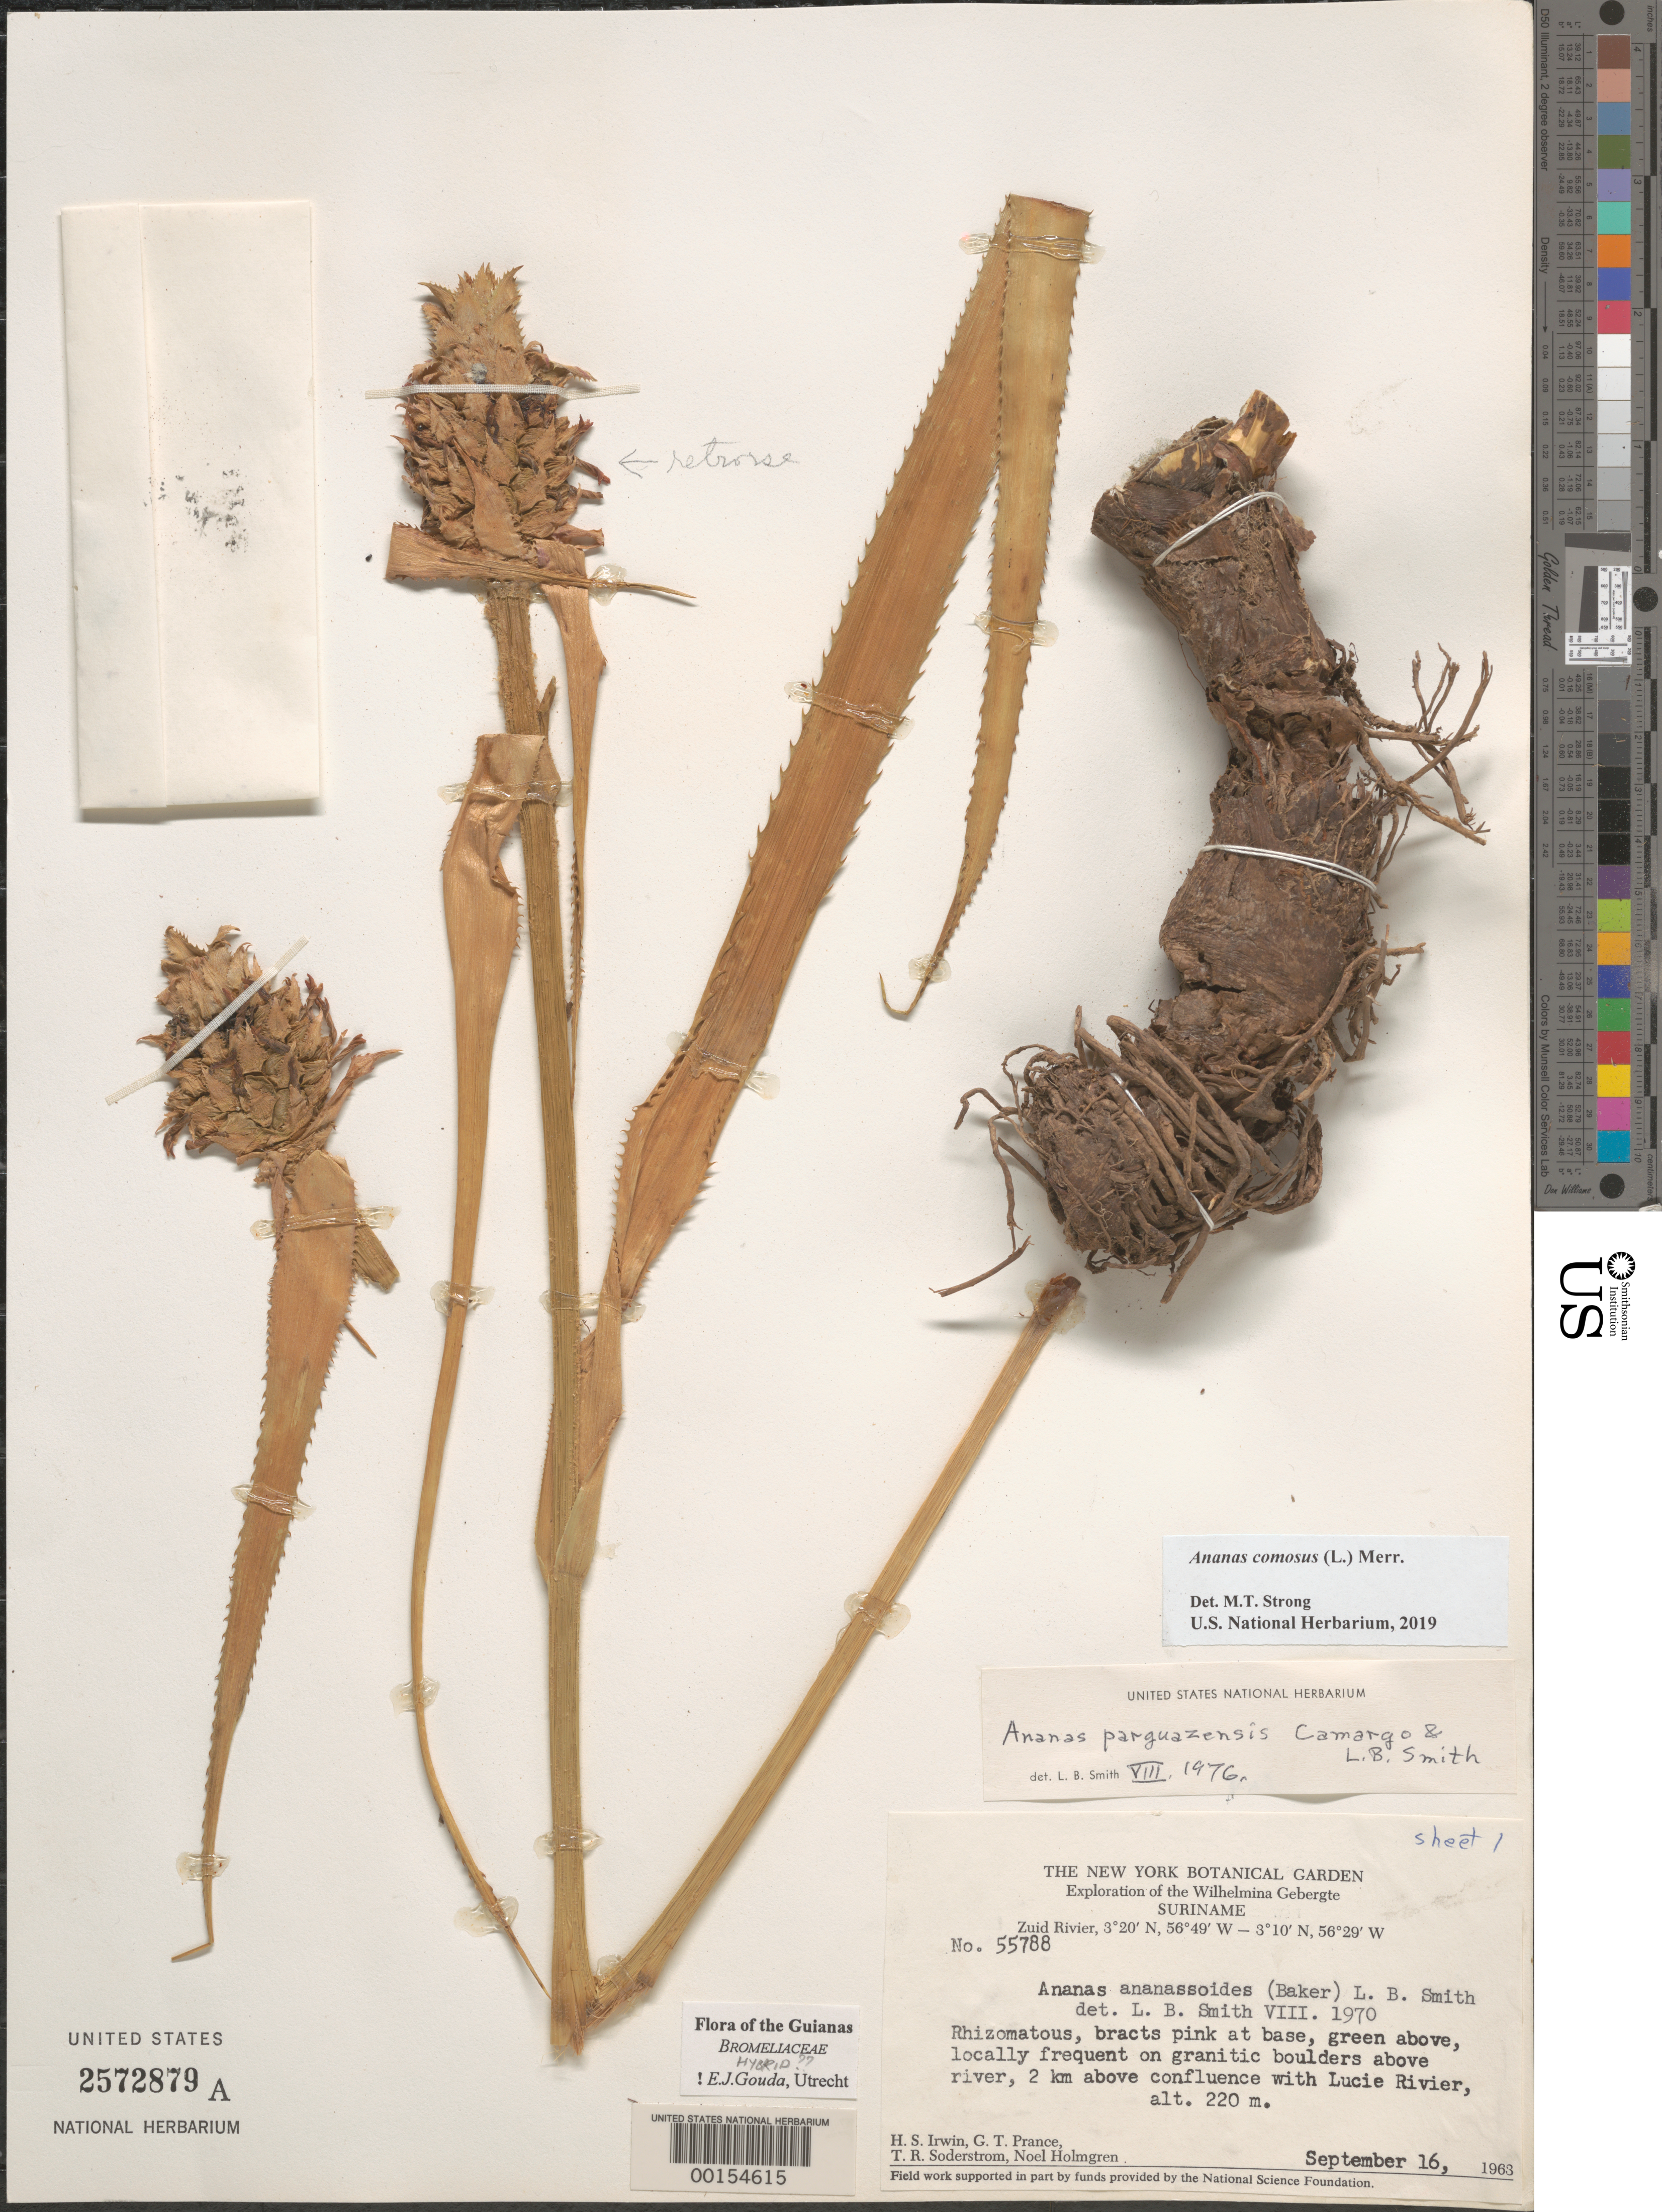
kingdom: Plantae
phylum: Tracheophyta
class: Liliopsida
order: Poales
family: Bromeliaceae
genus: Ananas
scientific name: Ananas comosus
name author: (L.) Merr.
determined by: Strong, Mark T., (BOT), Smithsonian Institution - National Museum of Natural History (UNITED STATES)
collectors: H. Irwin, G. T. Prance, T. R. Soderstrom & N. H. Holmgren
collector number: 55788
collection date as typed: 16-Sep-63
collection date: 1963-09-16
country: Suriname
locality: Zuid River, 2 km above confluence with Lucie R., Wilhelmina Gebergte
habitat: Granitic boulders above river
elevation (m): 220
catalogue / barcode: US 2572879A